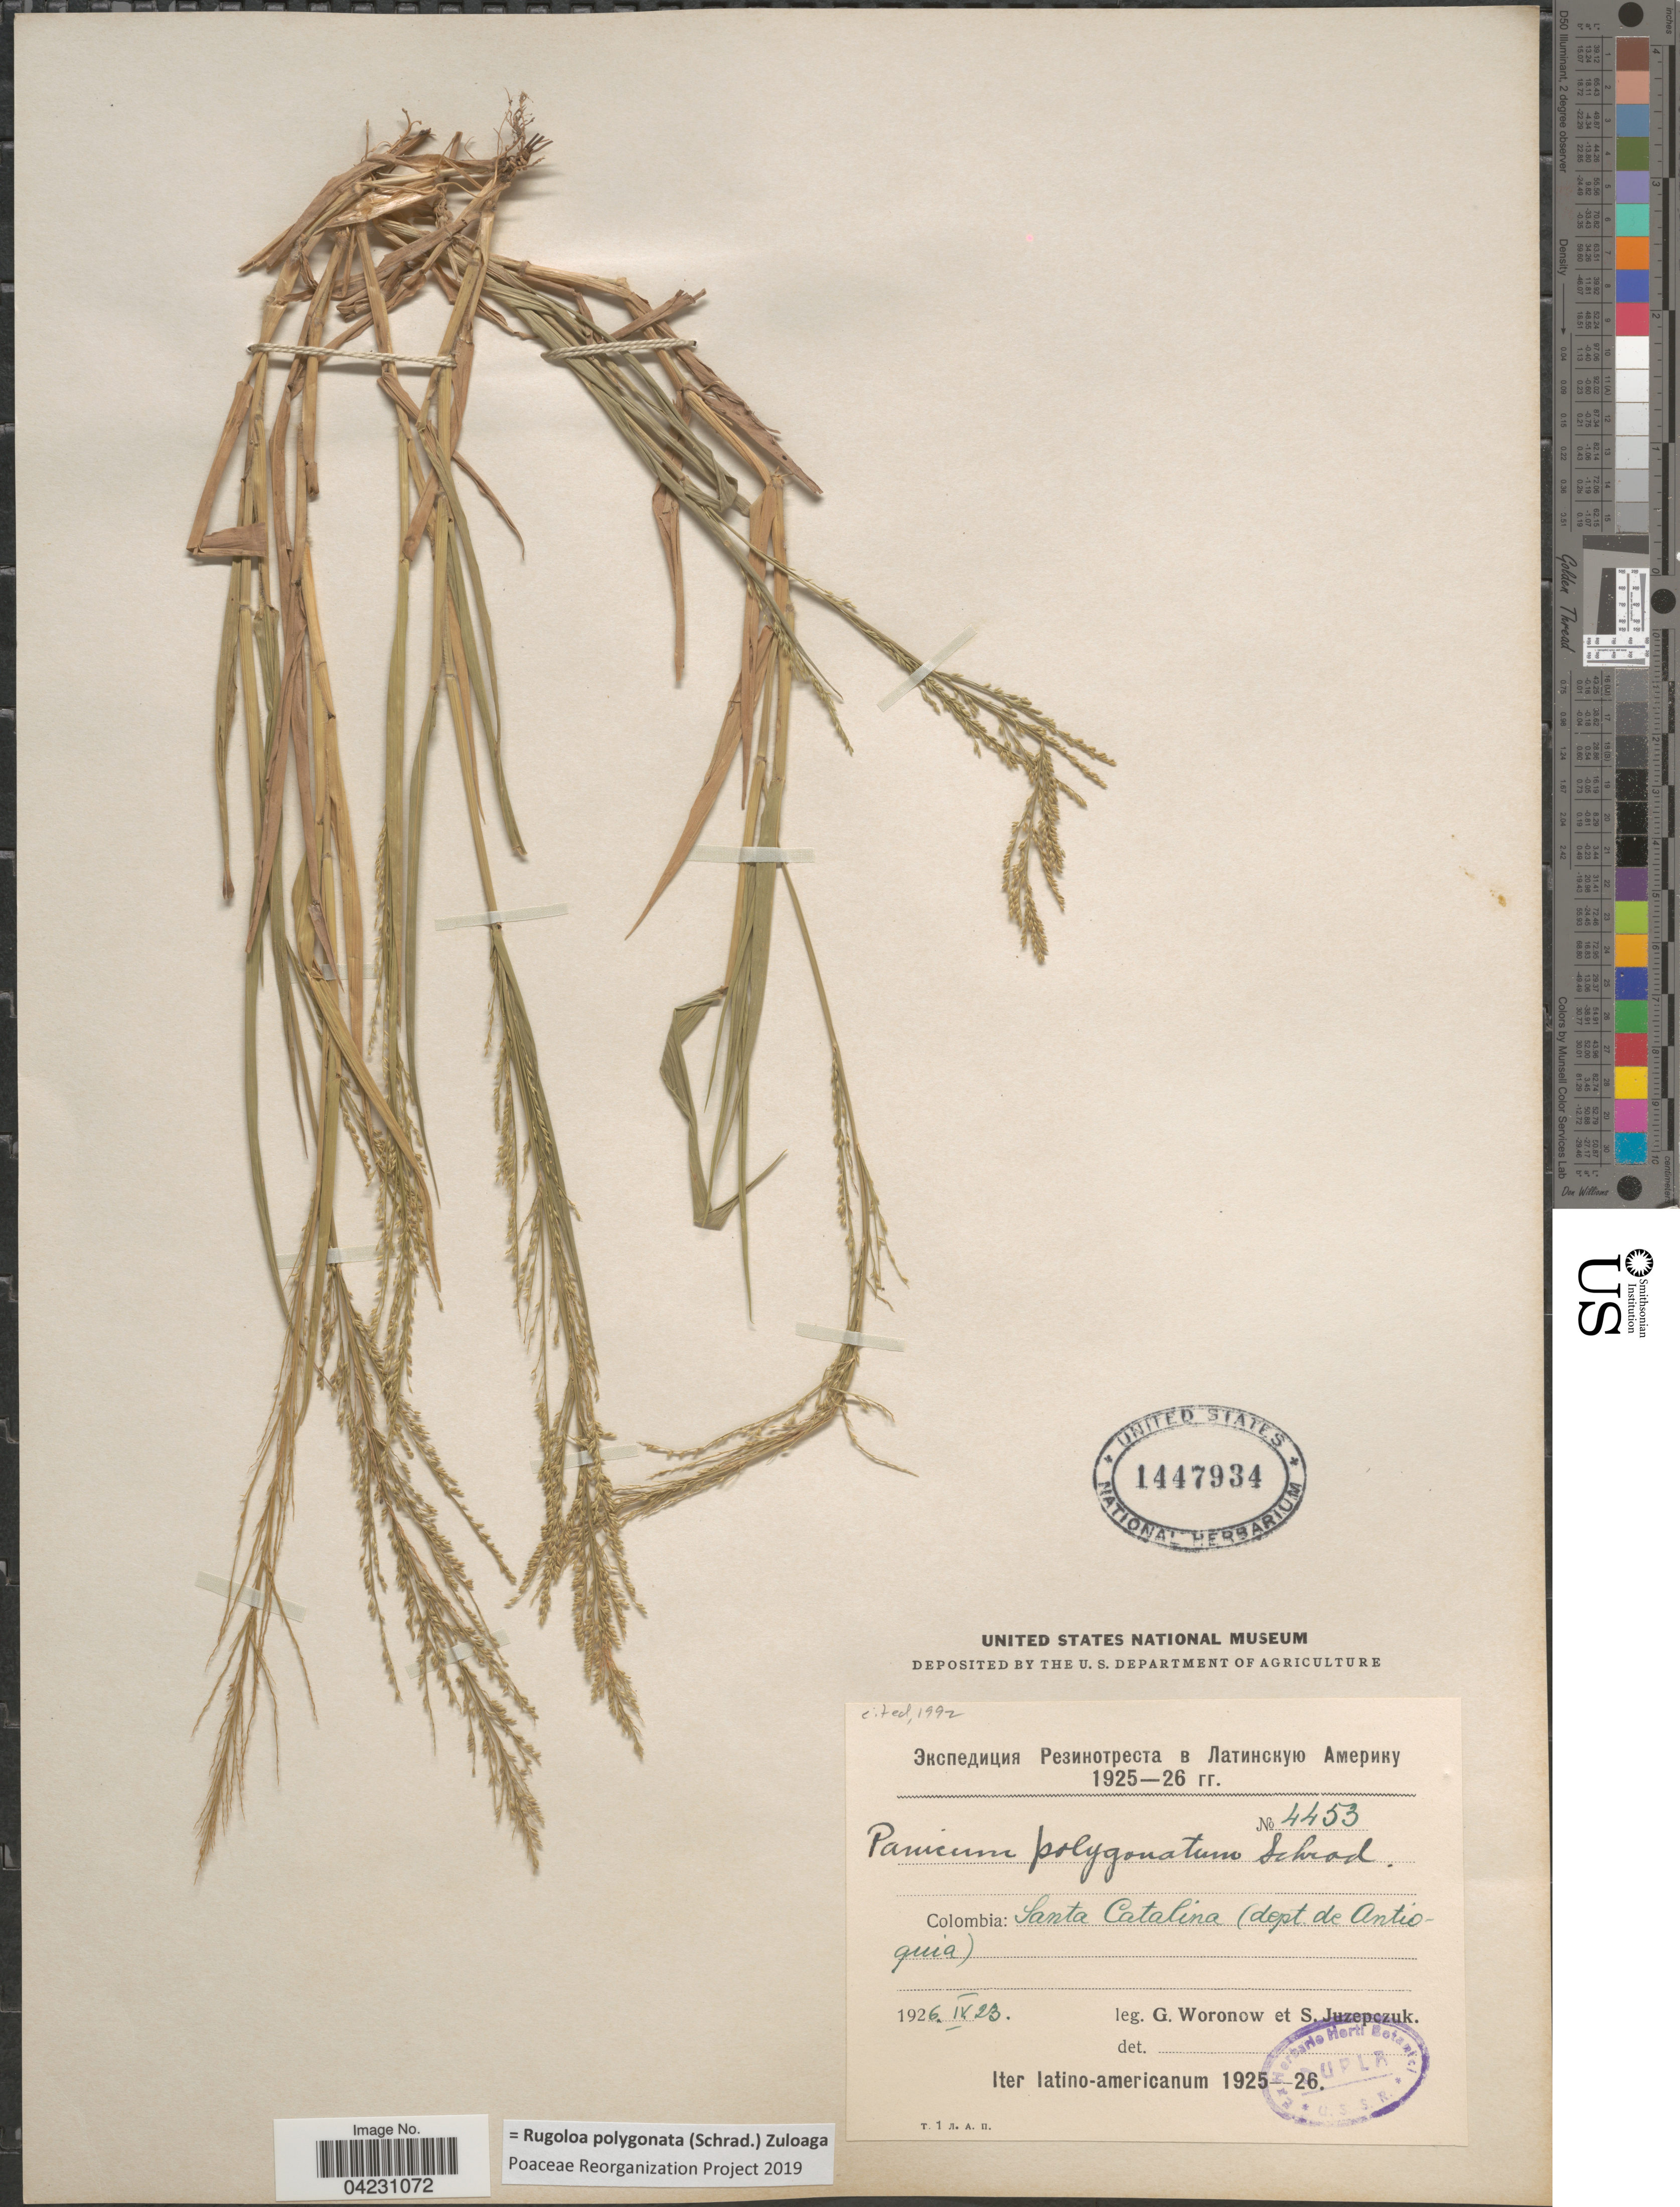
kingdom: Plantae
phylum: Tracheophyta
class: Liliopsida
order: Poales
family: Poaceae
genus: Rugoloa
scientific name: Rugoloa polygonata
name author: (Schrad.) Zuloaga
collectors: G. Woronow & S. V. Juzepczuk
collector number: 4453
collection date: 1926-09-23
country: Colombia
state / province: Antioquia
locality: Santa Catalina (dept. de Antioquia). Iter latino-americanum 1925-26.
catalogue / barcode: US 1447934